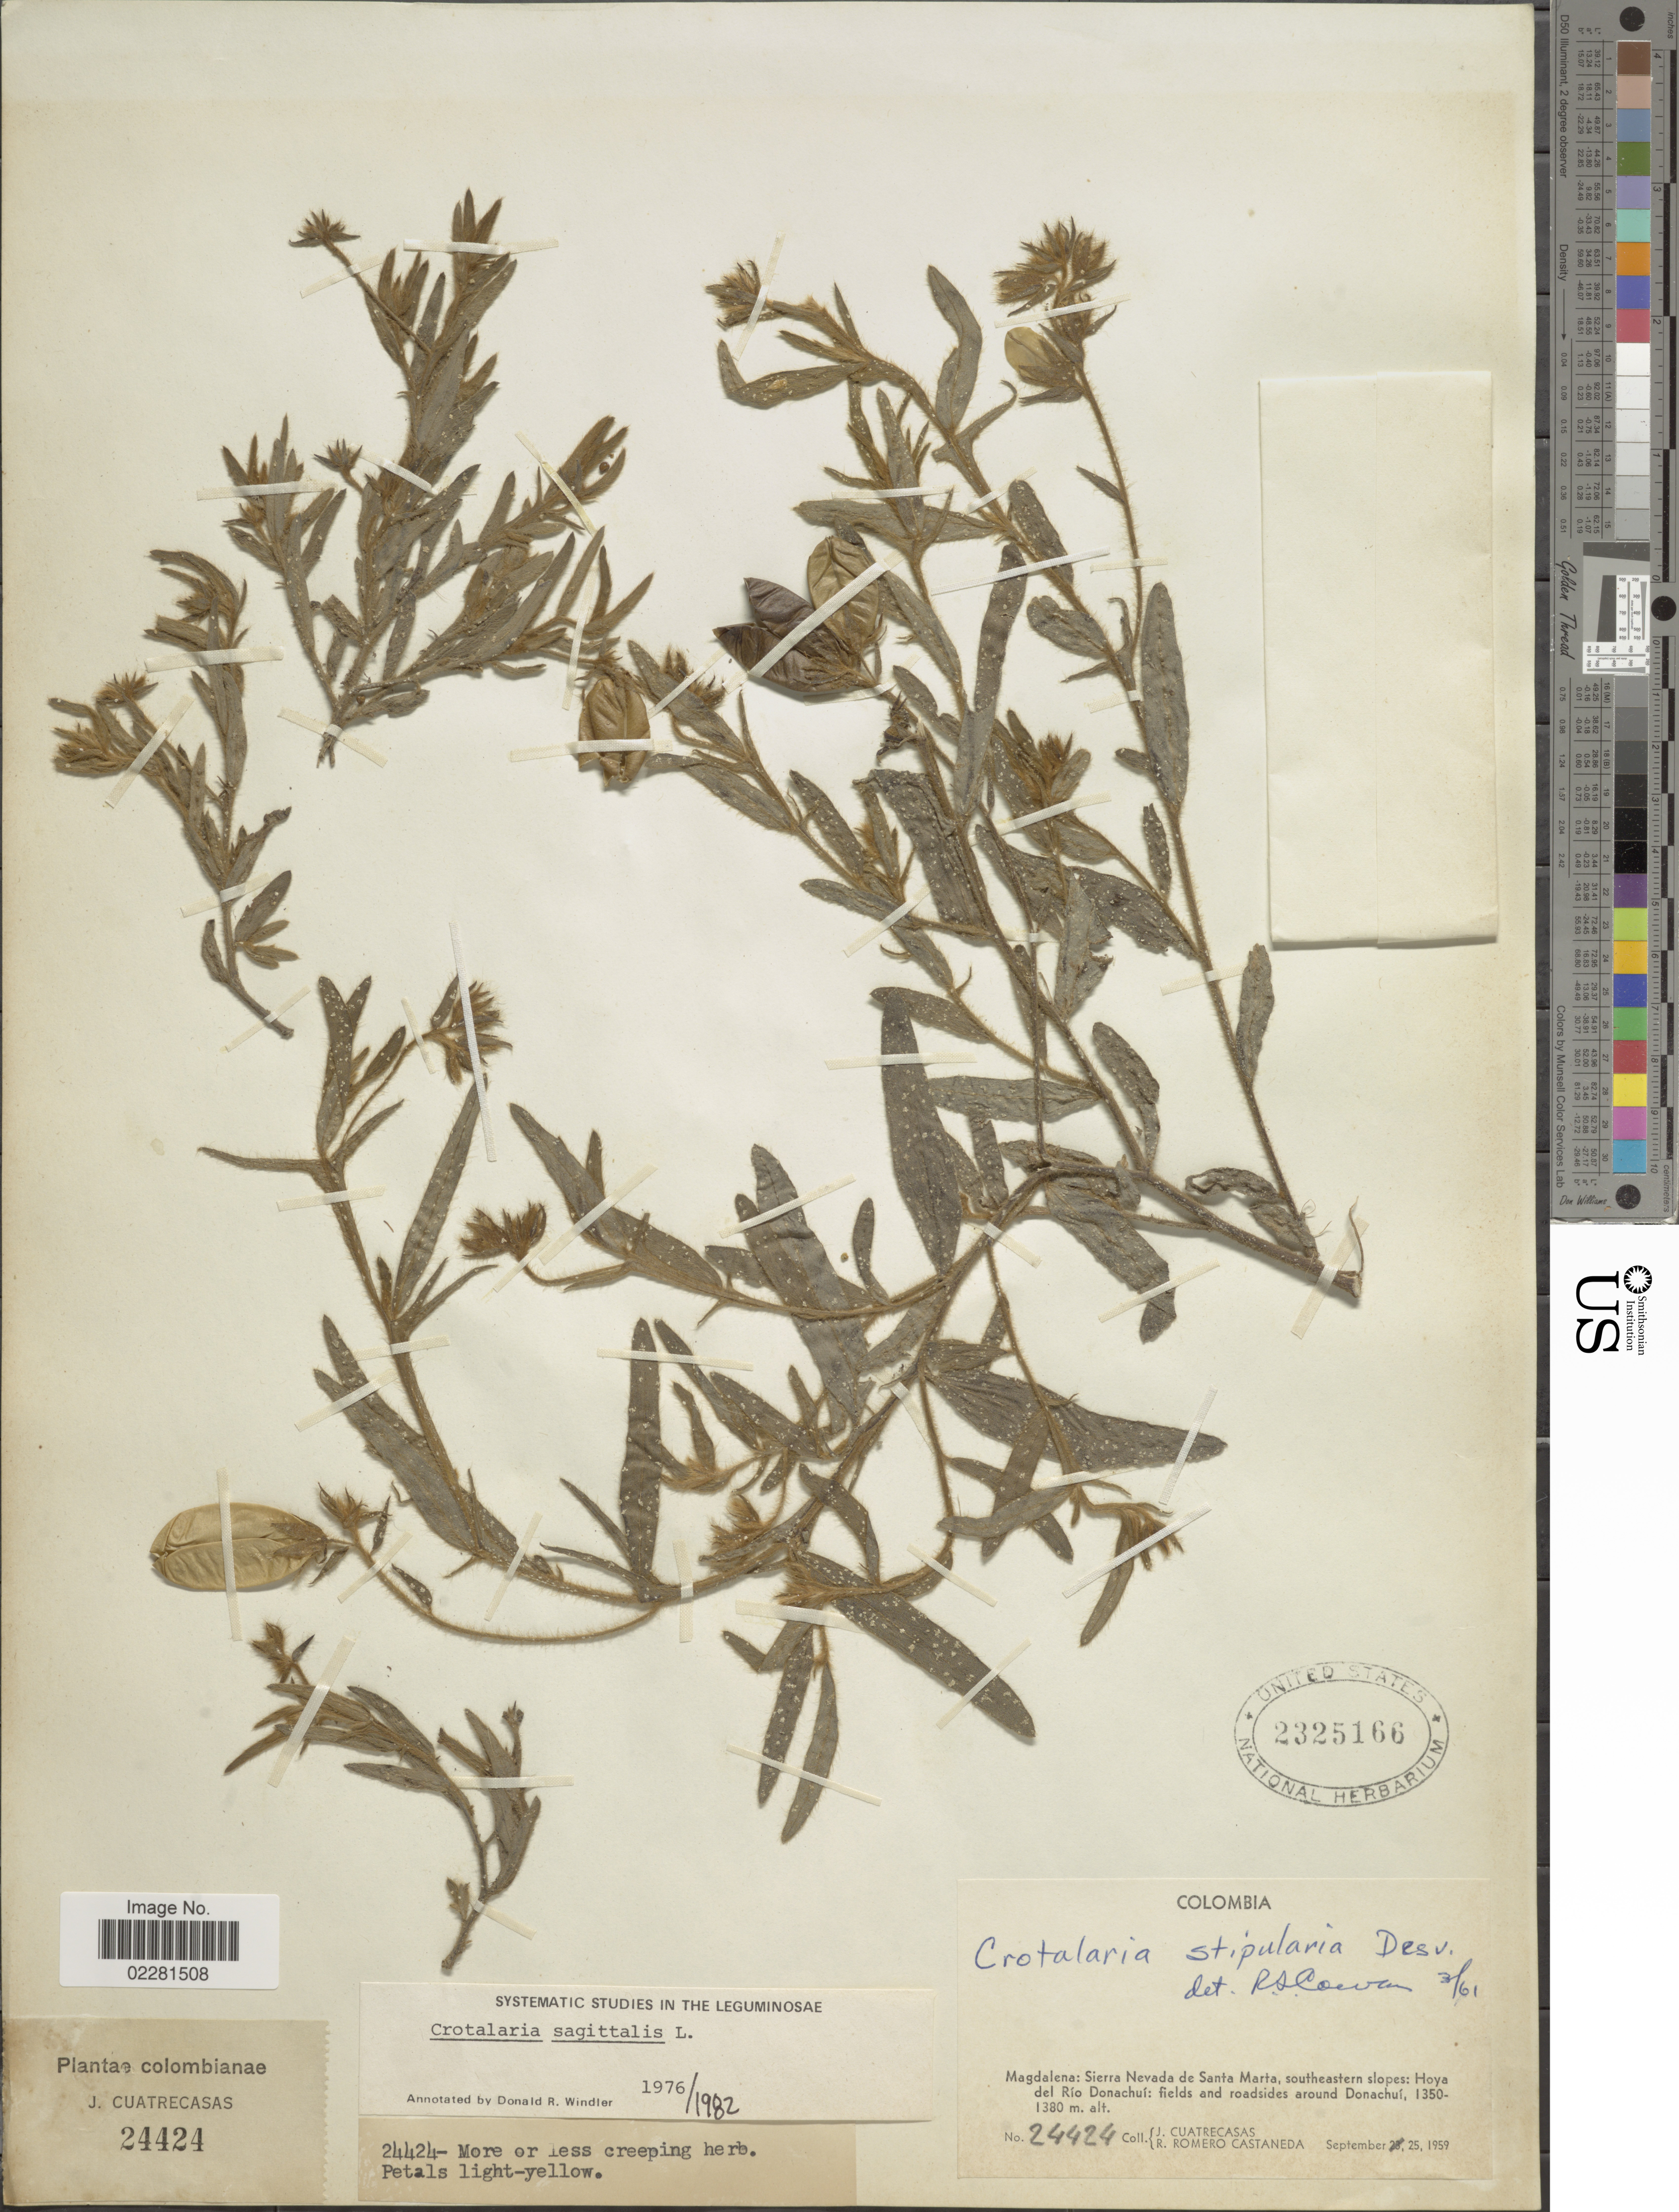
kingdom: Plantae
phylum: Tracheophyta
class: Magnoliopsida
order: Fabales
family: Fabaceae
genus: Crotalaria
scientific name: Crotalaria sagittalis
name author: L.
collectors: J. Cuatrecasas & R. Romero Castañeda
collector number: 24424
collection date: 1959-09-25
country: Colombia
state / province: Magdalena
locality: Sierra Nevada de Santa Marta, southeastern slopes, Hoya del Rio Donachui, around Donachui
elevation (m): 1350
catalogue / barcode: US 2325166